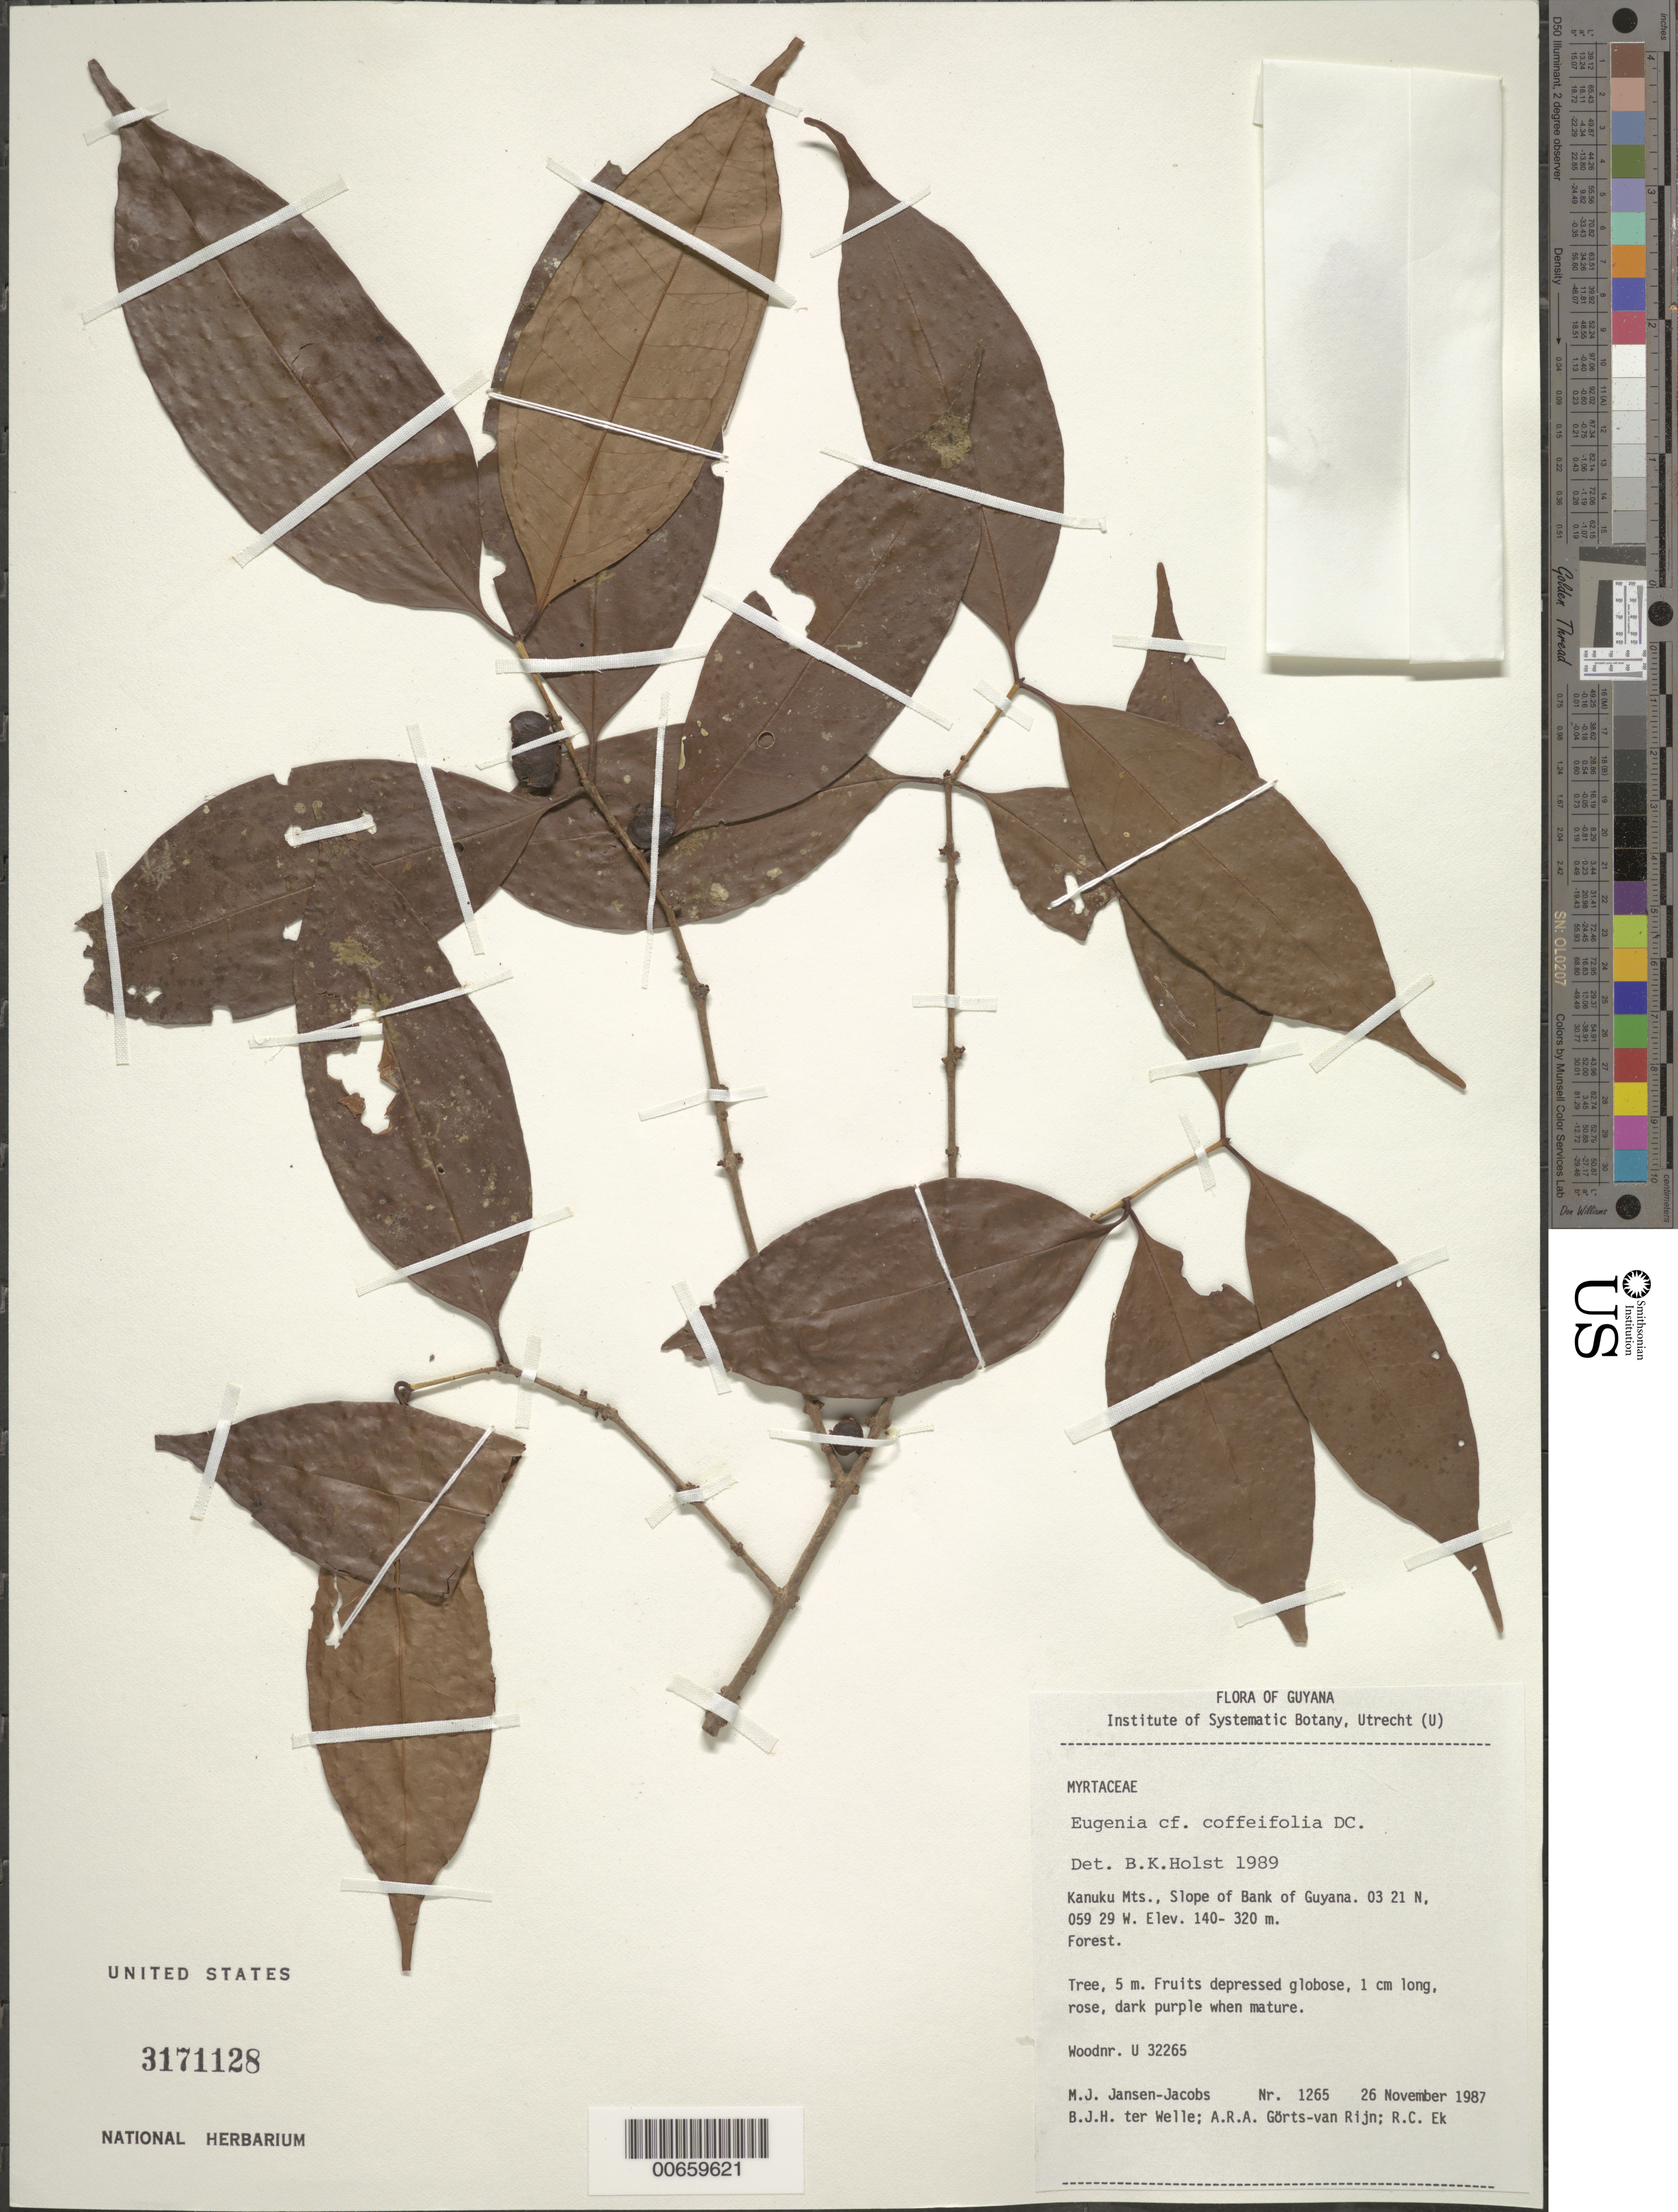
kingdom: Plantae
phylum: Tracheophyta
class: Magnoliopsida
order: Myrtales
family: Myrtaceae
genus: Eugenia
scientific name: Eugenia sinemariensis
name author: Aubl.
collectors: M. J. Jansen-Jacobs, B. Welle, A. .R. A. Görts-van Rijn & R. C. Ek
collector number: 1265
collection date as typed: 26-Nov-87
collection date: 1987-11-26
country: Guyana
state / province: U. Takutu-U. Essequibo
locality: Bank of Guyana, slope of, Kanuku Mts.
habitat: Forest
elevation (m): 140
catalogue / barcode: US 3171128